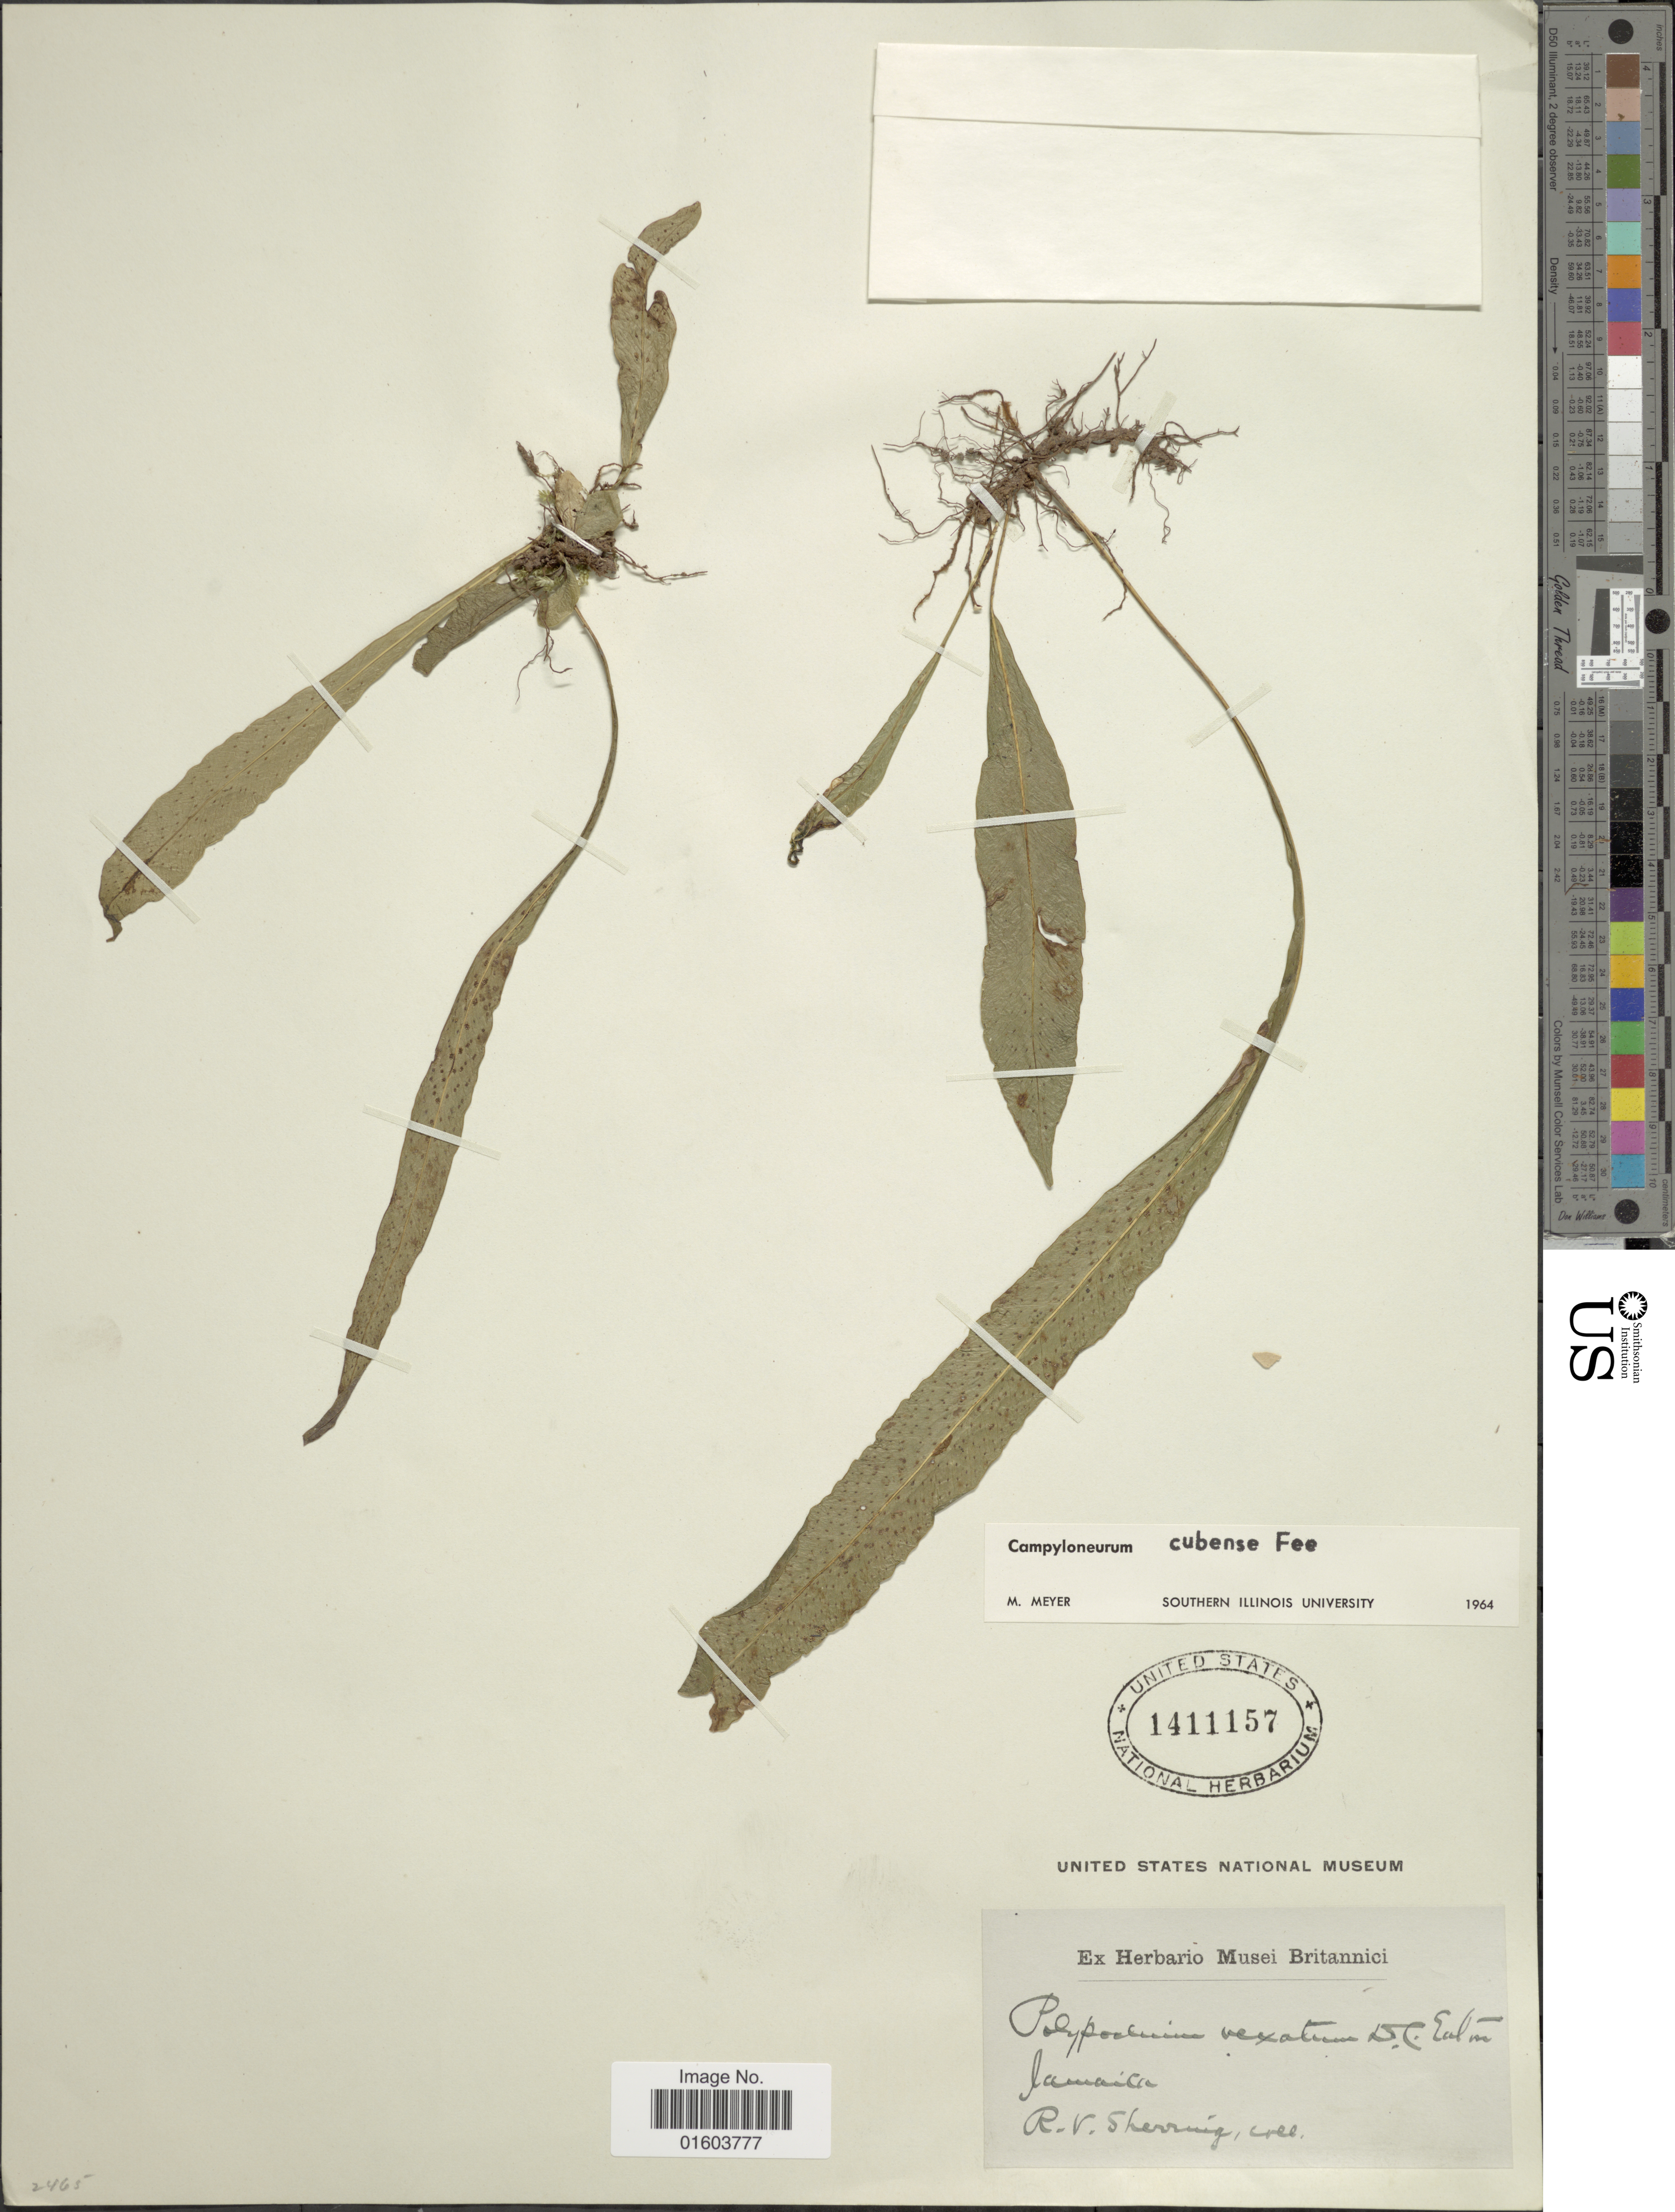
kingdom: Plantae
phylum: Tracheophyta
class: Polypodiopsida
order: Polypodiales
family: Polypodiaceae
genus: Campyloneurum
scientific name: Campyloneurum vexatum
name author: Ching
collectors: R. Sherring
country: Jamaica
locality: Jamaica.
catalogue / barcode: US 1411157